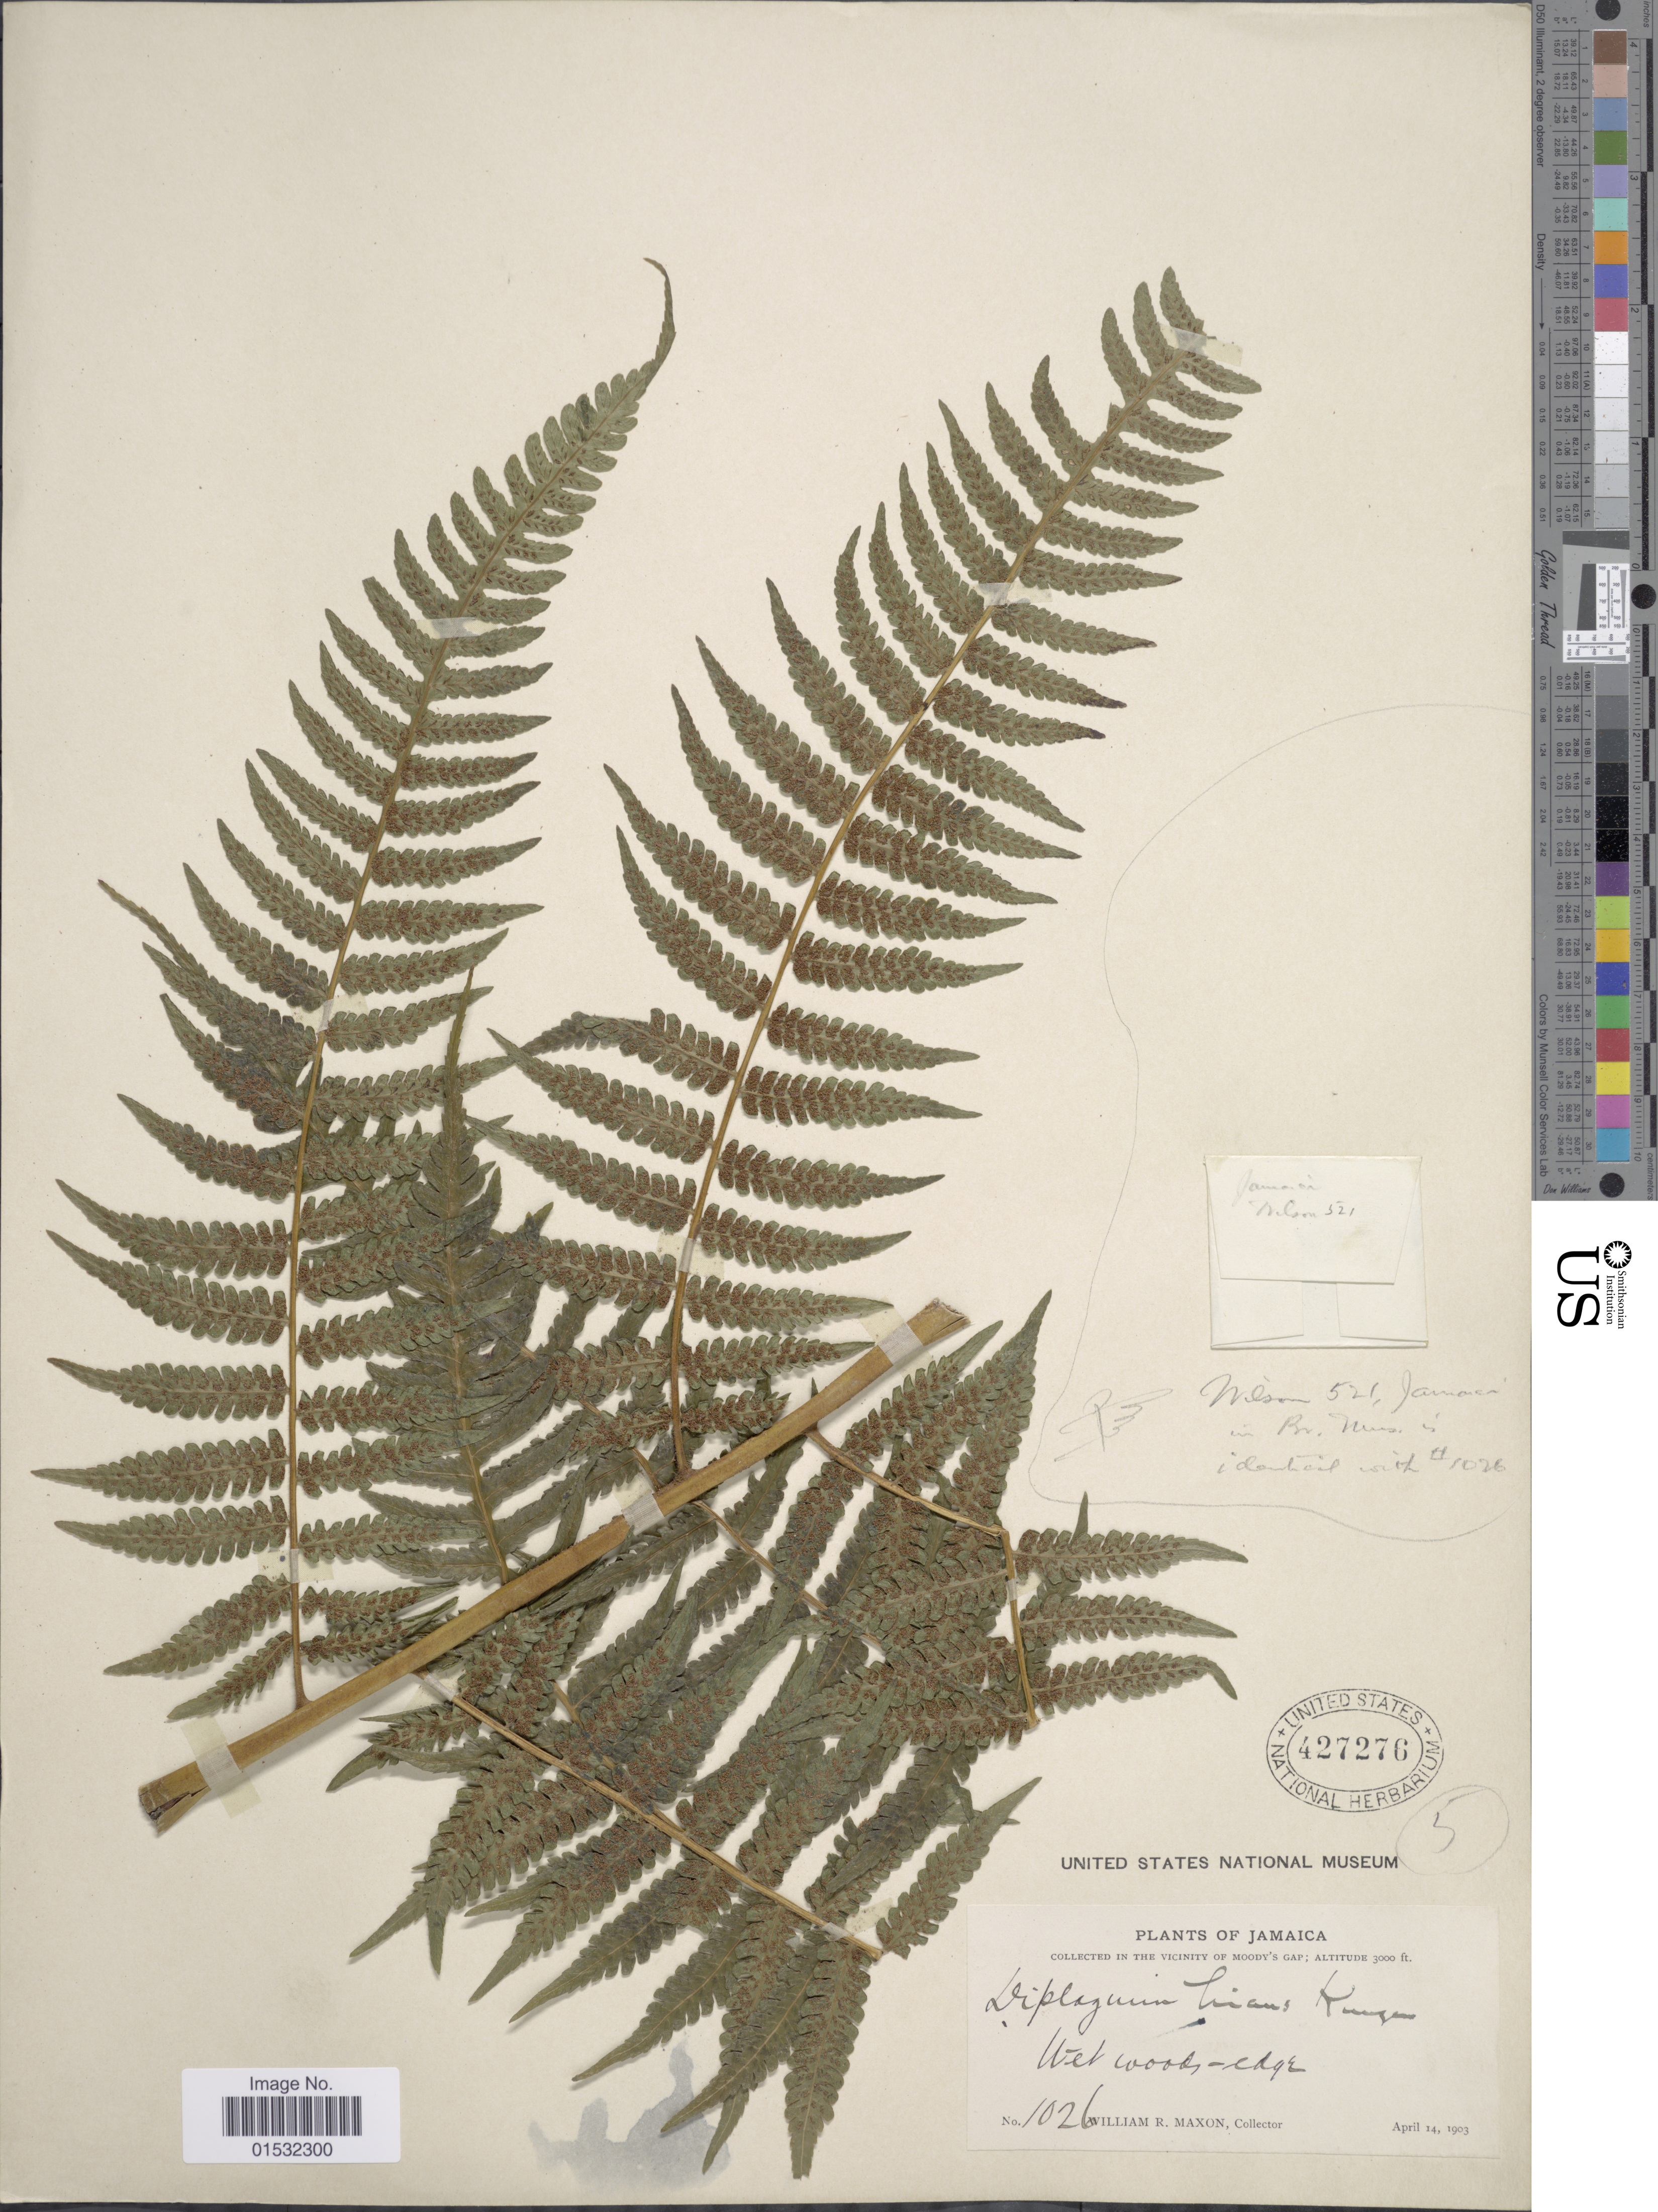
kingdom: Plantae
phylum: Tracheophyta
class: Polypodiopsida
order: Polypodiales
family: Athyriaceae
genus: Diplazium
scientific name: Diplazium fuertesii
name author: Brause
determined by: Sánchez, C.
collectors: W. R. Maxon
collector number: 1026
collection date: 1903-04-14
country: Jamaica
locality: Vicinity of Moody's Gap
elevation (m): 914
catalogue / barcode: US 427276